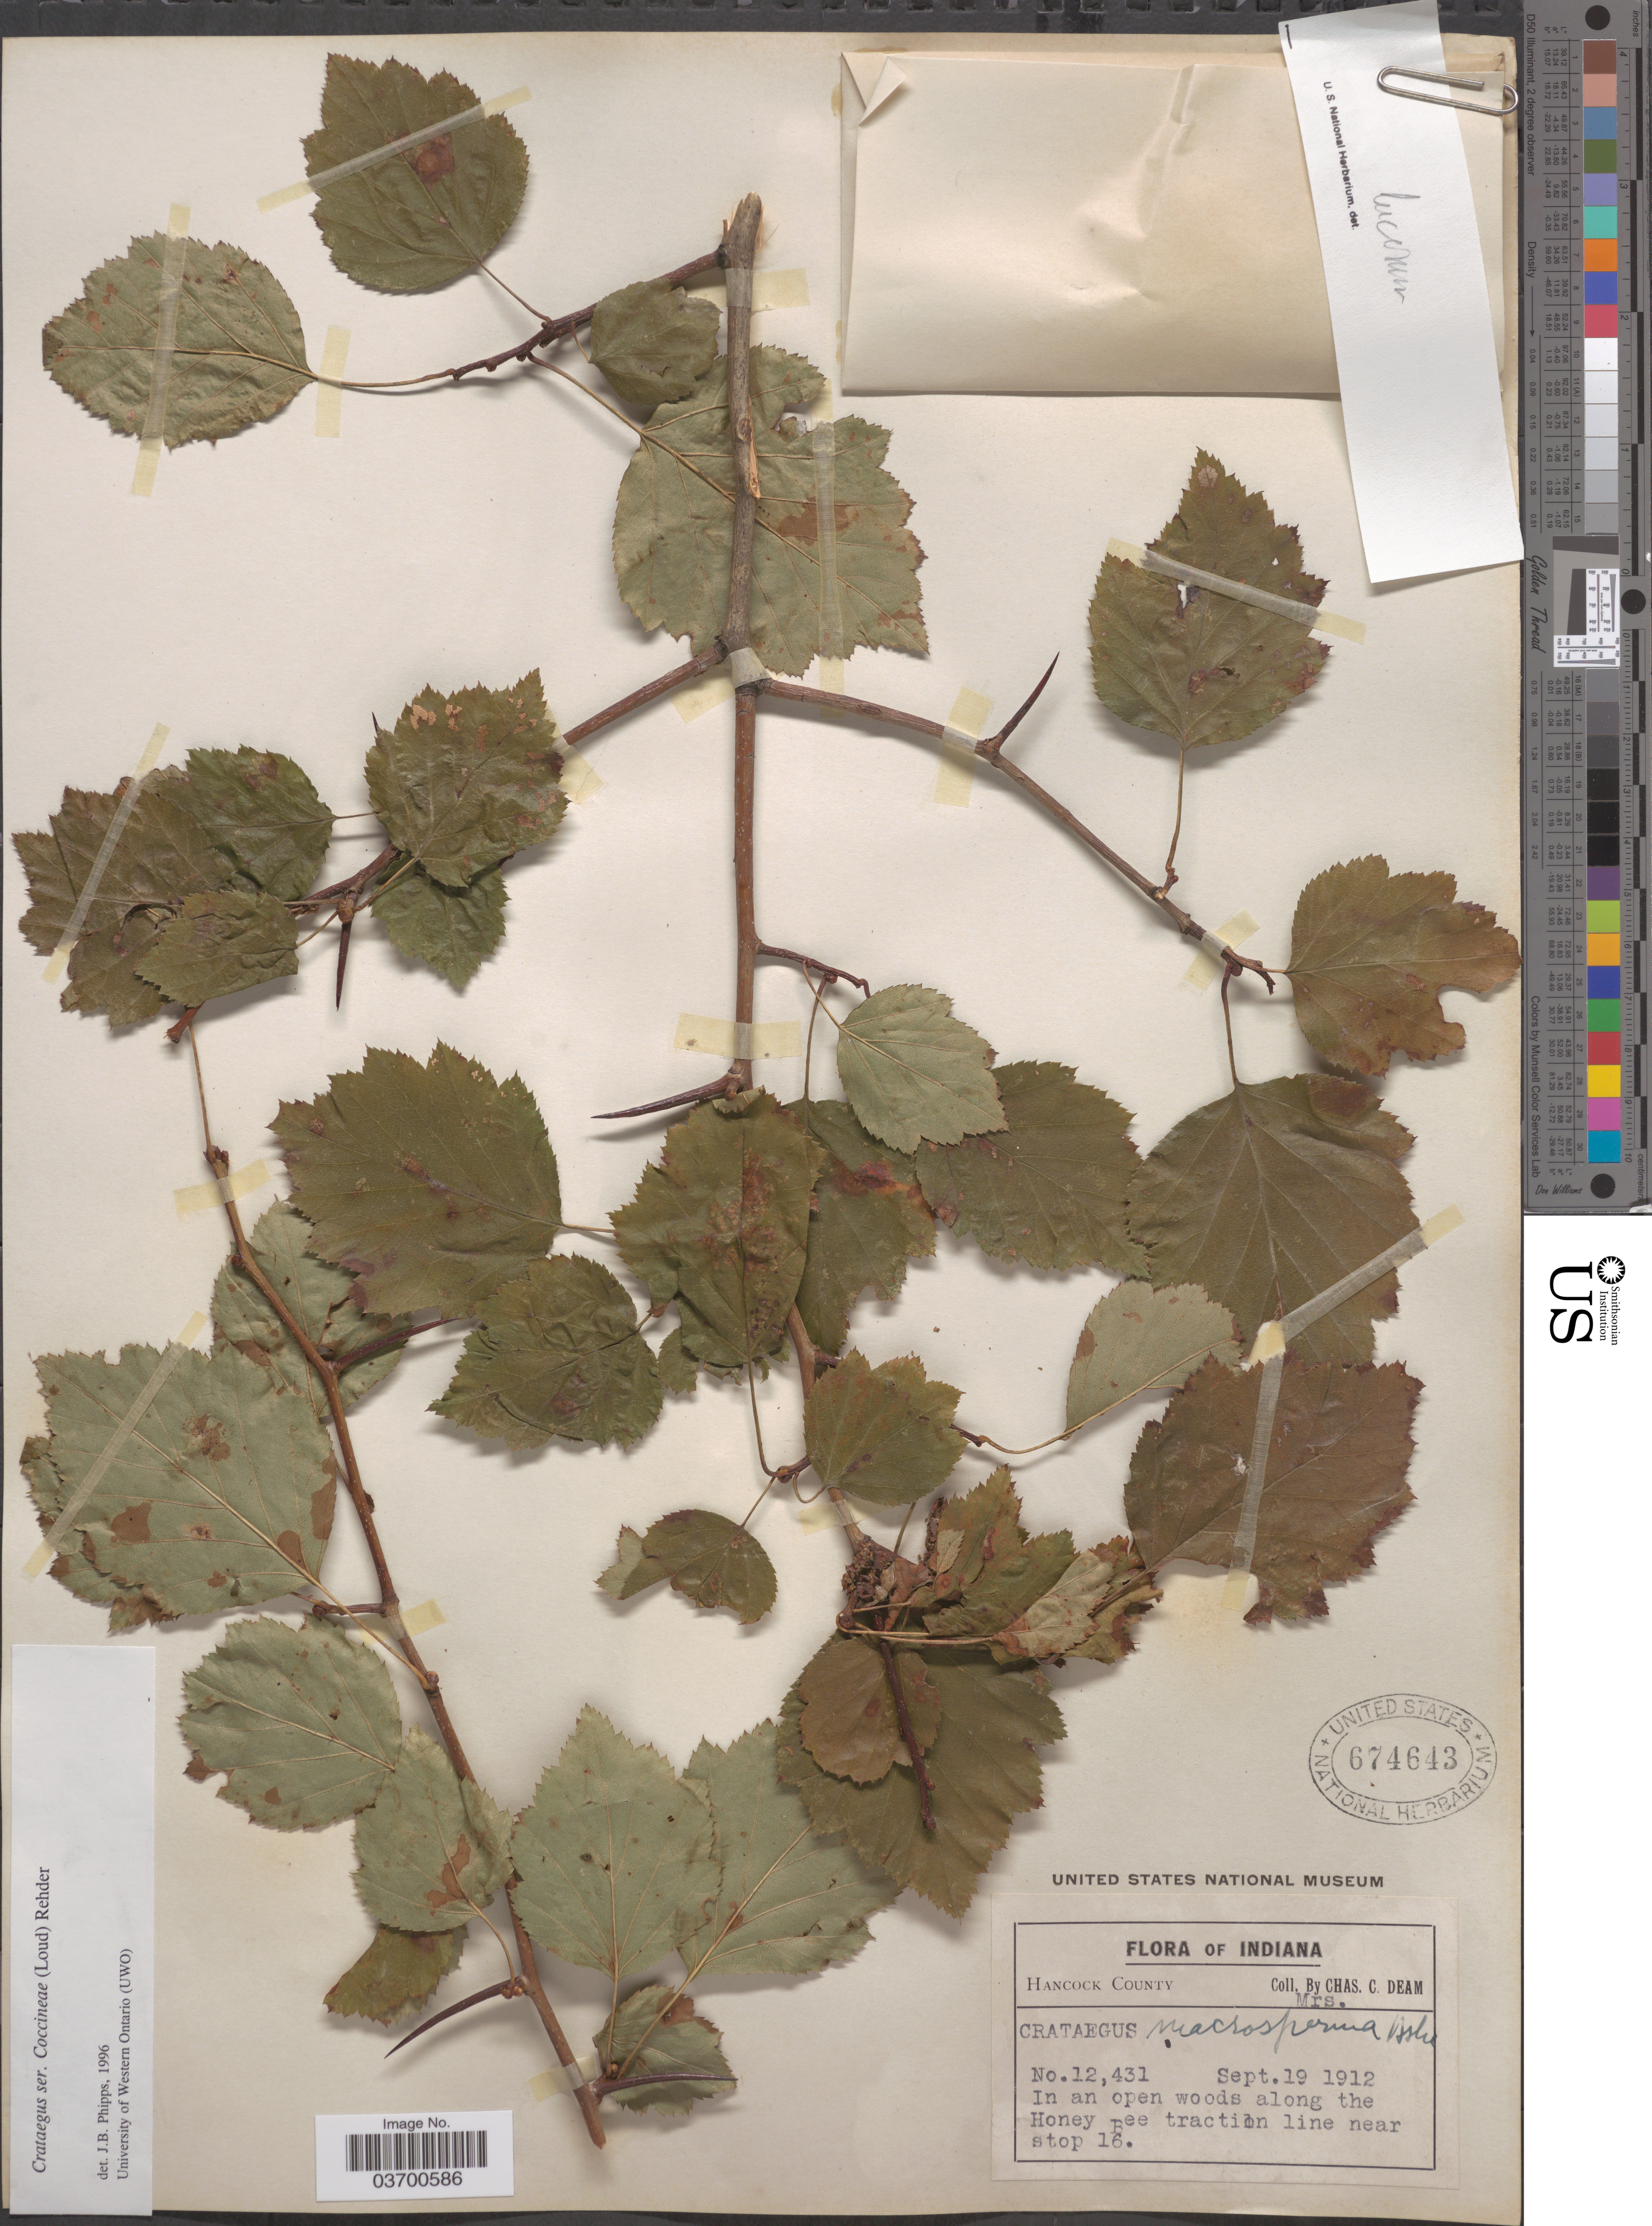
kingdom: Plantae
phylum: Tracheophyta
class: Magnoliopsida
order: Rosales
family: Rosaceae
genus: Crataegus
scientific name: Crataegus macrosperma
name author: Ashe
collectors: C. Deam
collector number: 12431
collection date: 1912-09-19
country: United States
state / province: Indiana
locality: Hancock County. Along the Honey Bee traction line near stop 16.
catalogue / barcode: US 674643